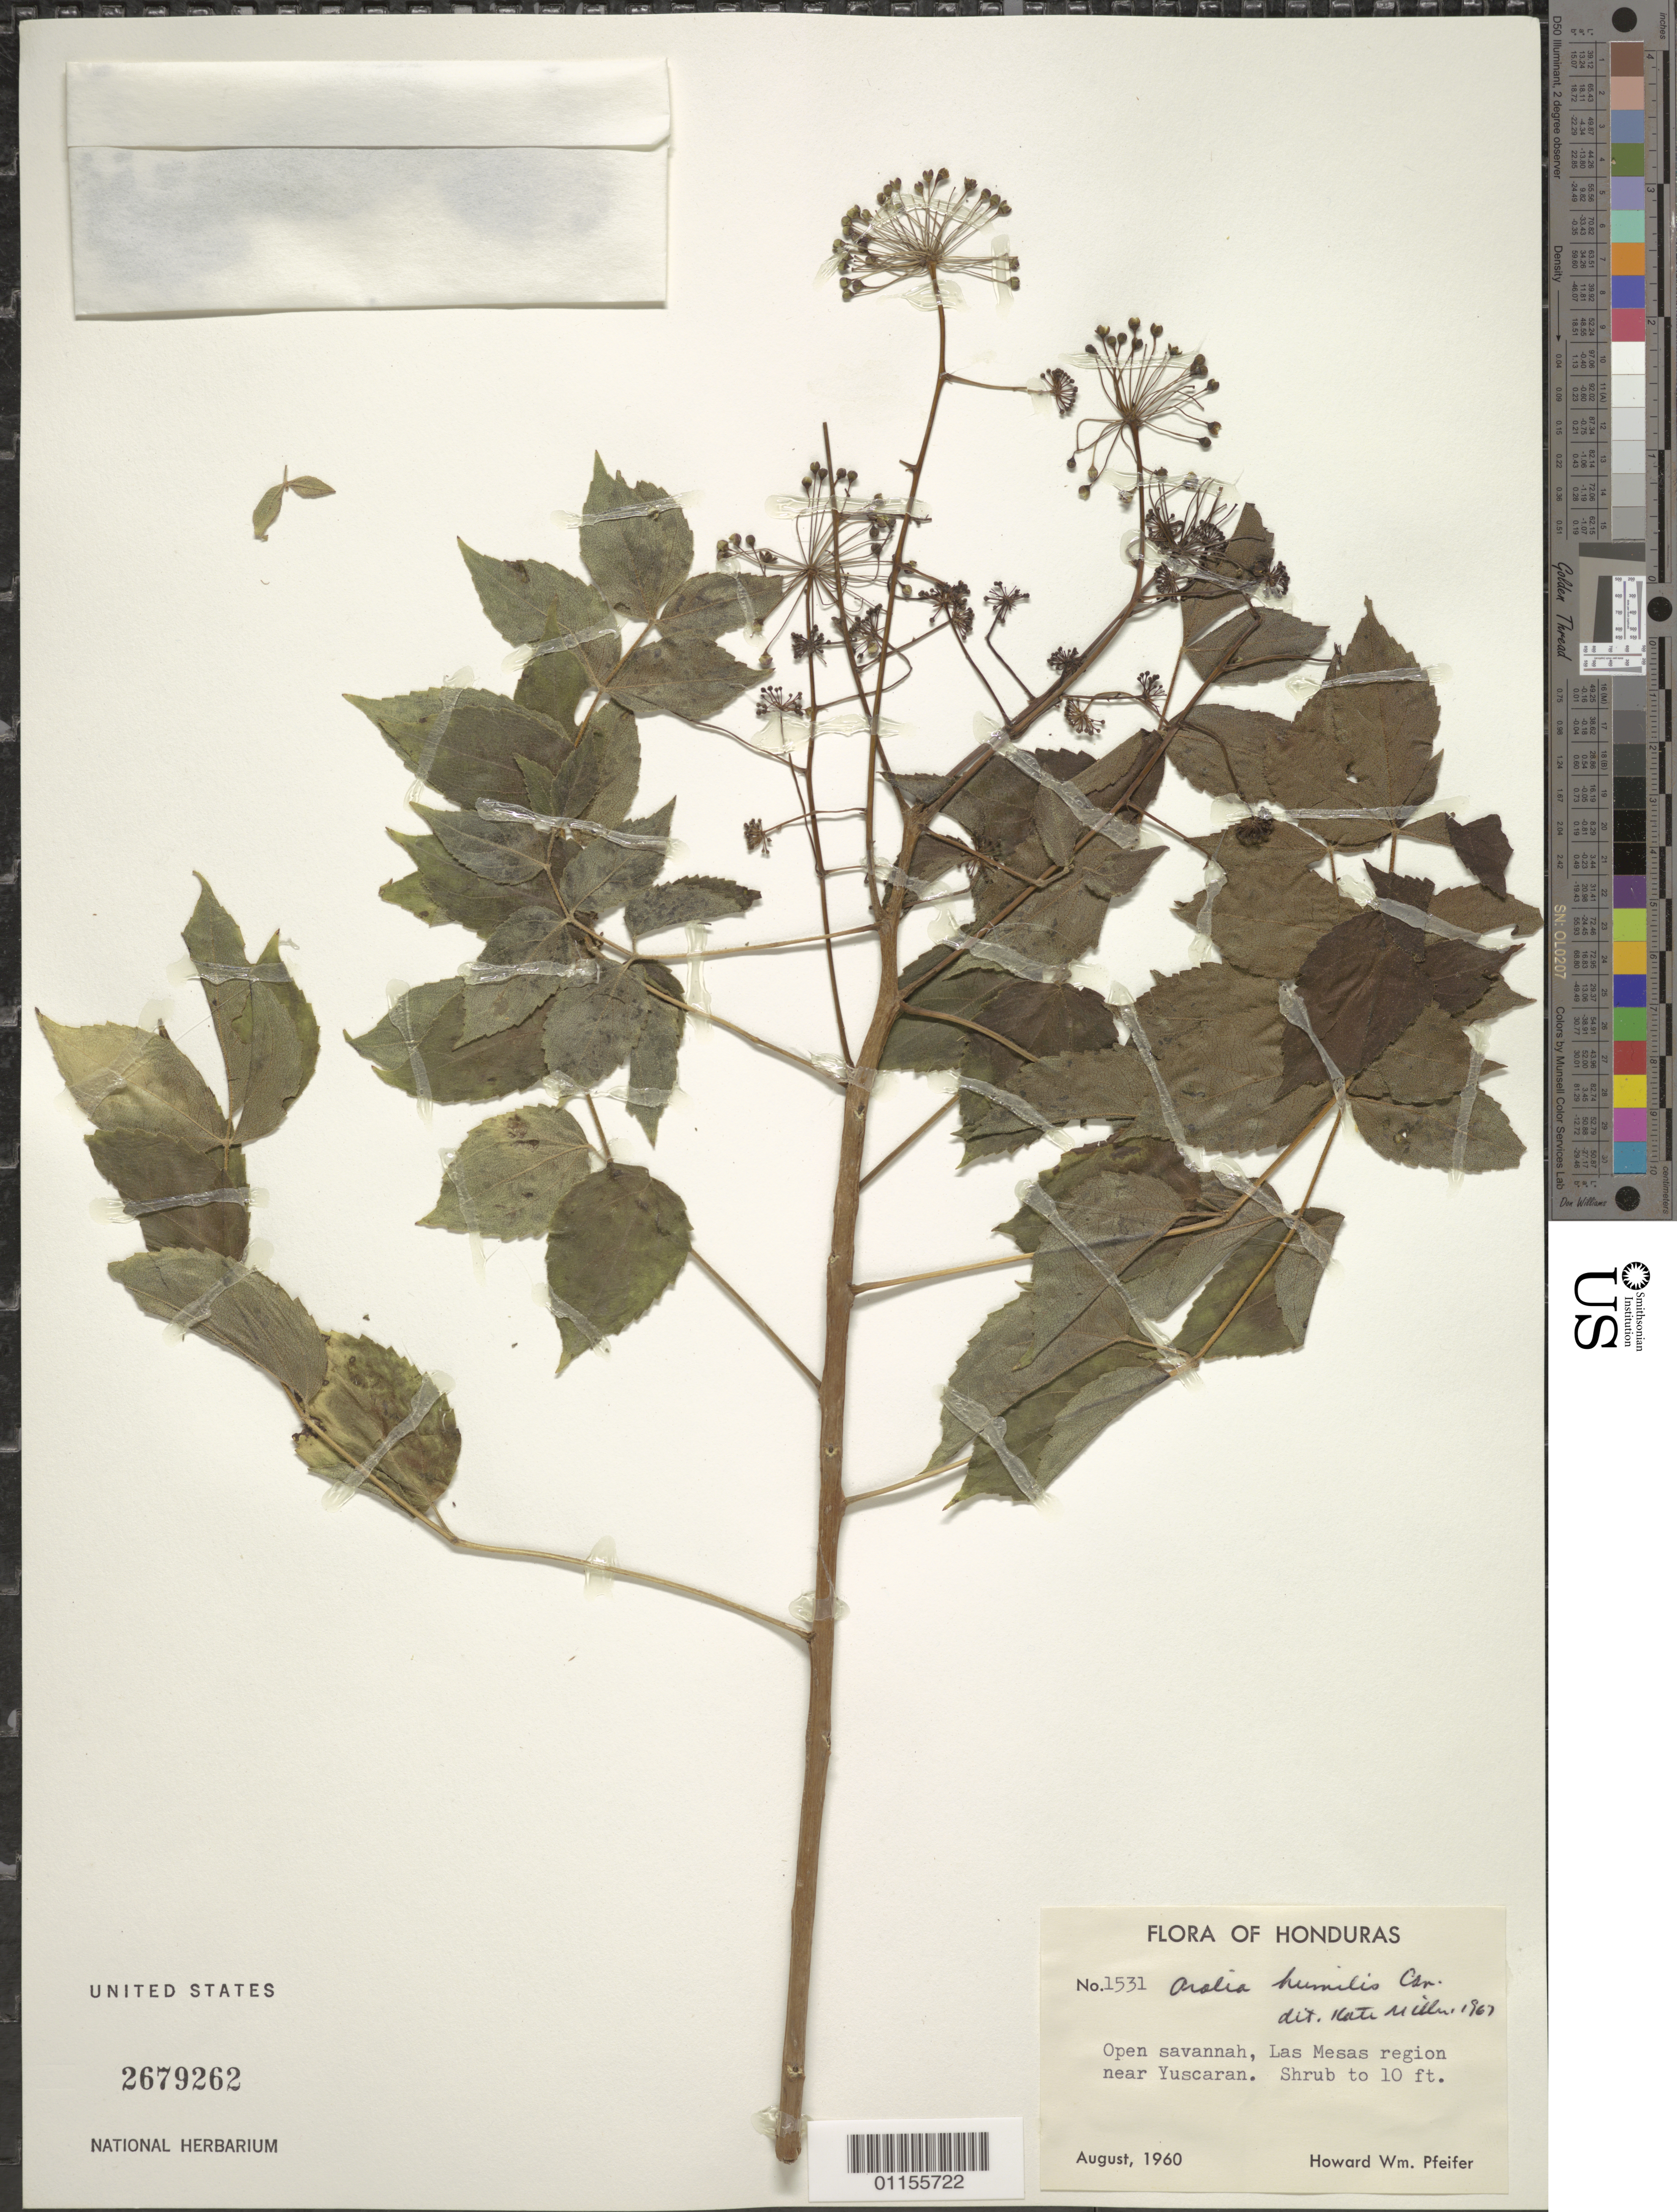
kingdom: Plantae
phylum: Tracheophyta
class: Magnoliopsida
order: Apiales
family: Araliaceae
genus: Aralia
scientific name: Aralia humilis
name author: Cav.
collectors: H. W. Pfeifer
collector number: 1531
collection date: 1960-08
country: Honduras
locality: Las Mesas region near Yuscaran.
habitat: Open savannah. Shrub.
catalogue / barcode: US 2679262